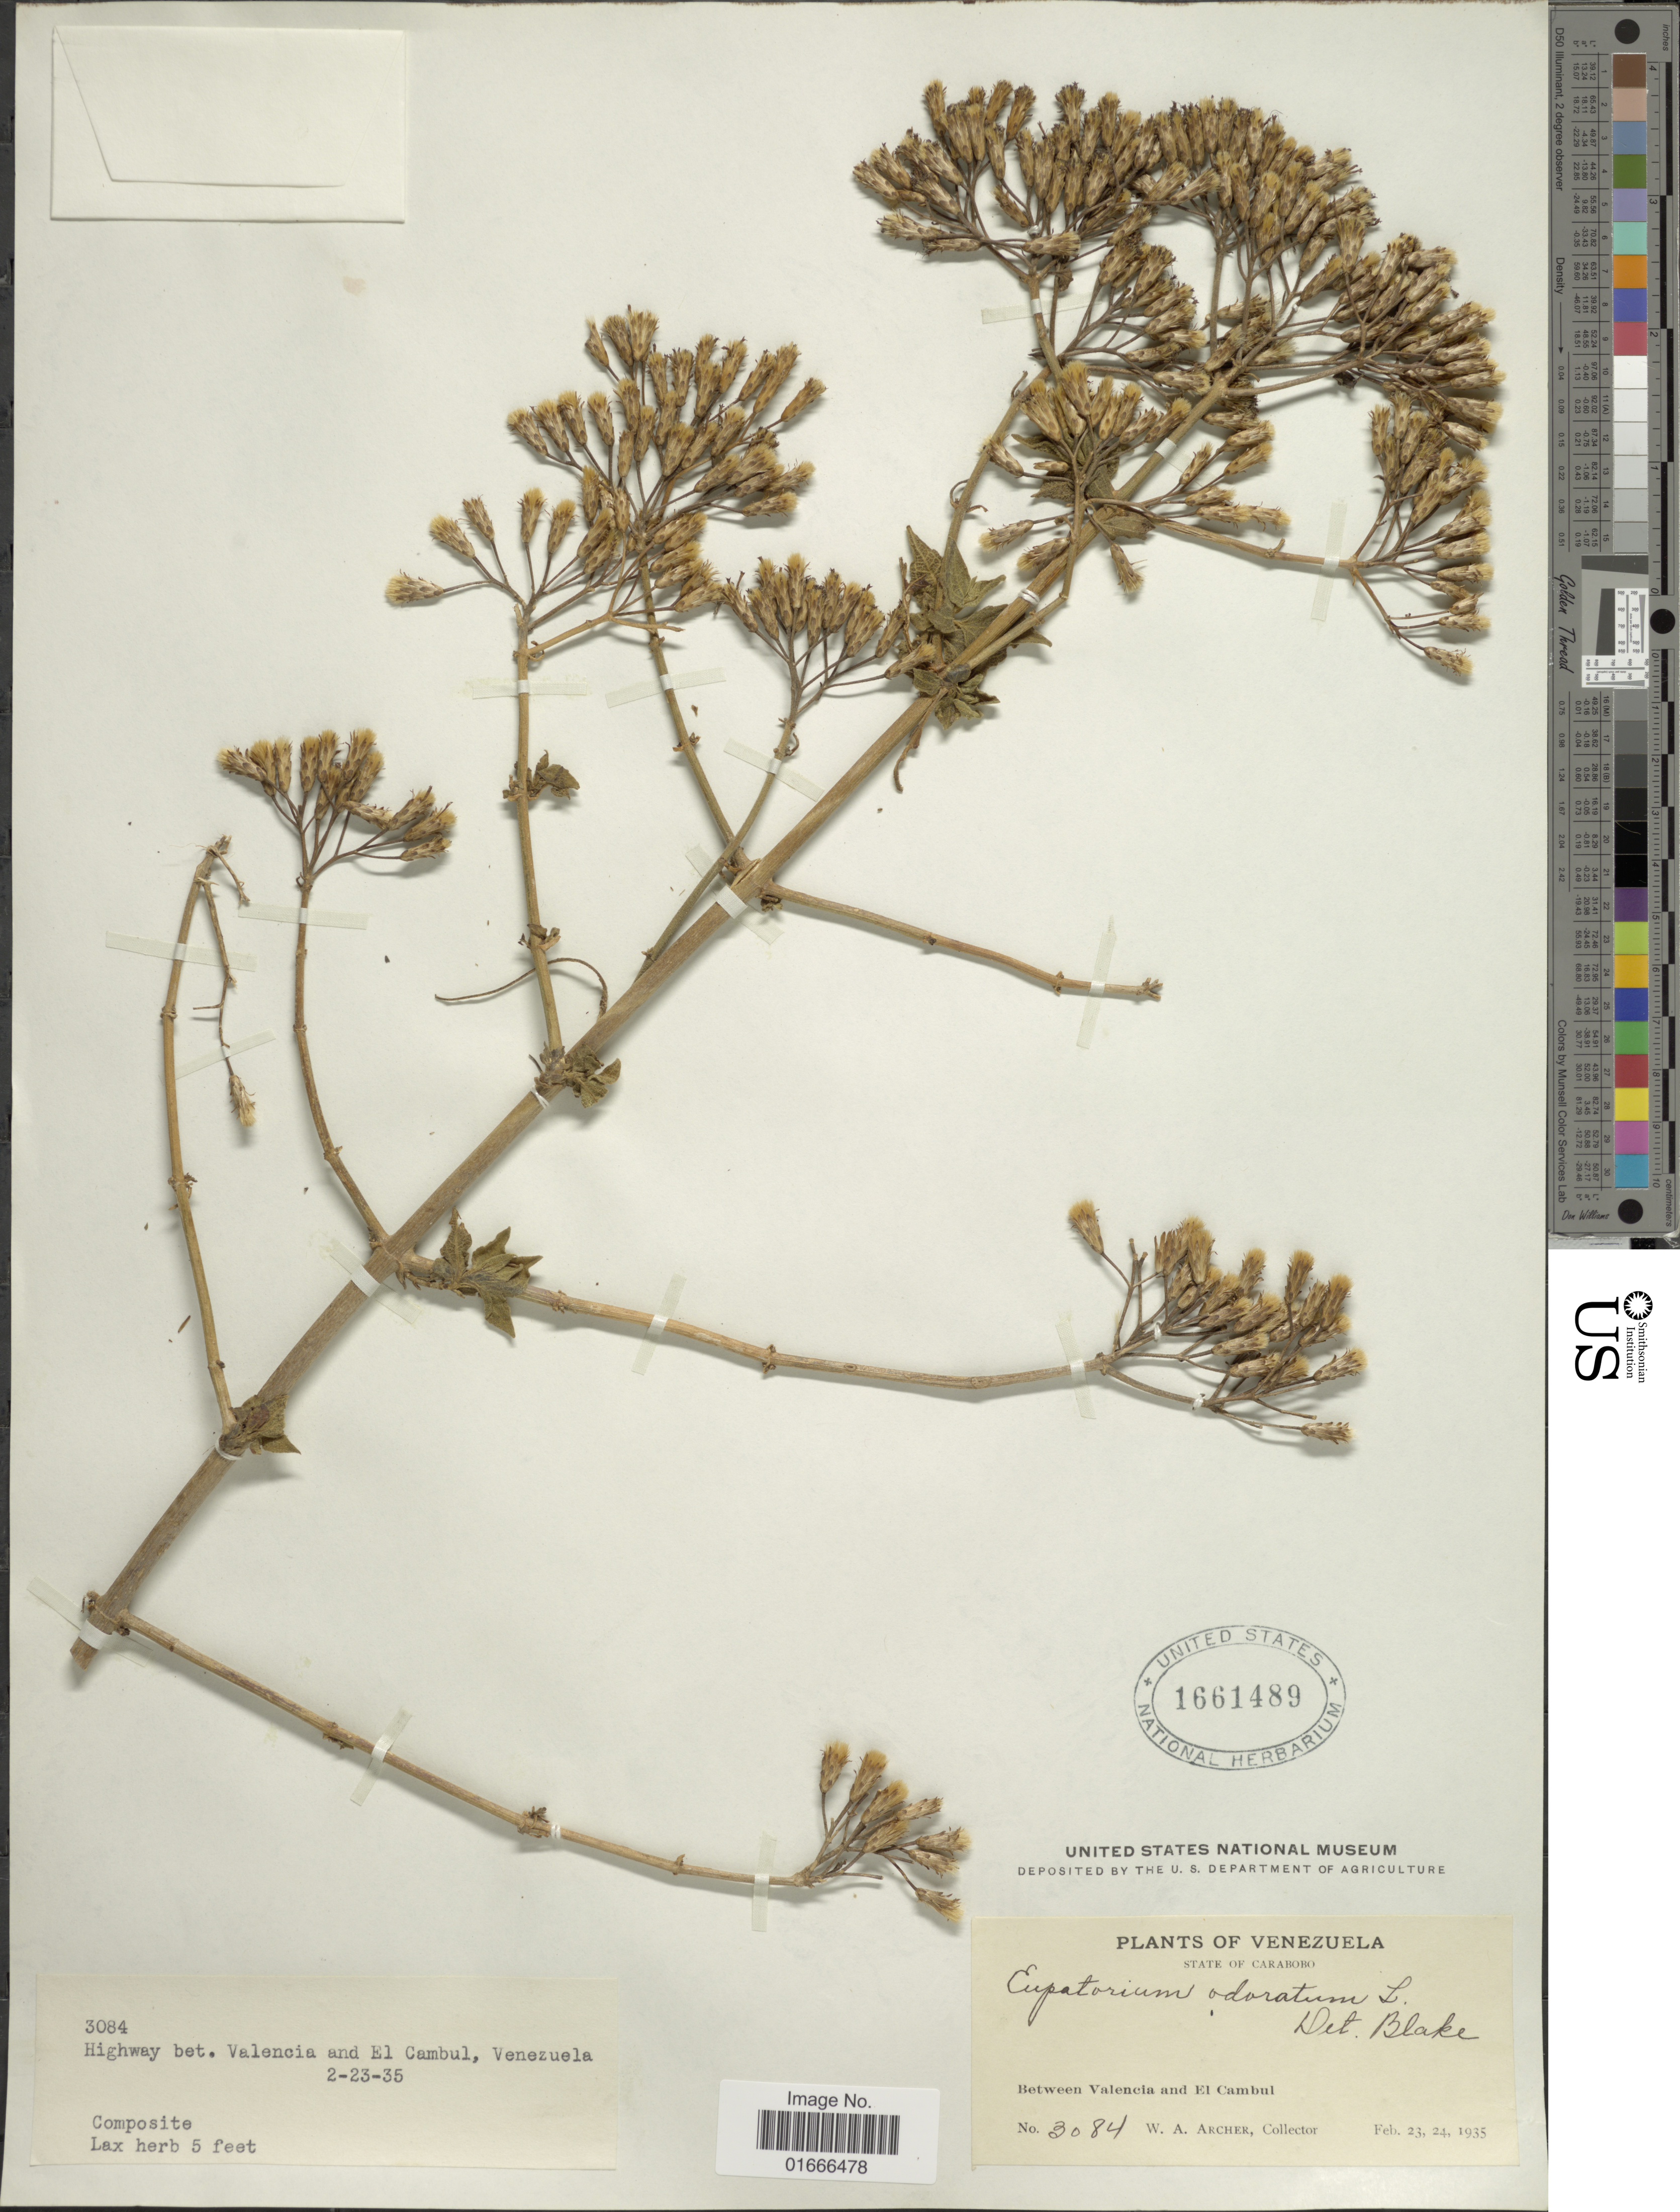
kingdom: Plantae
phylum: Tracheophyta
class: Magnoliopsida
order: Asterales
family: Asteraceae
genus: Chromolaena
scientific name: Chromolaena odorata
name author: (L.) R.M. King & H. Rob.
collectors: W. A. Archer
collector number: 3084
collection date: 1935-02-23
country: Venezuela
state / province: Carabobo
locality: Highway between Valencia and El Cambul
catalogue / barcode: US 1661489